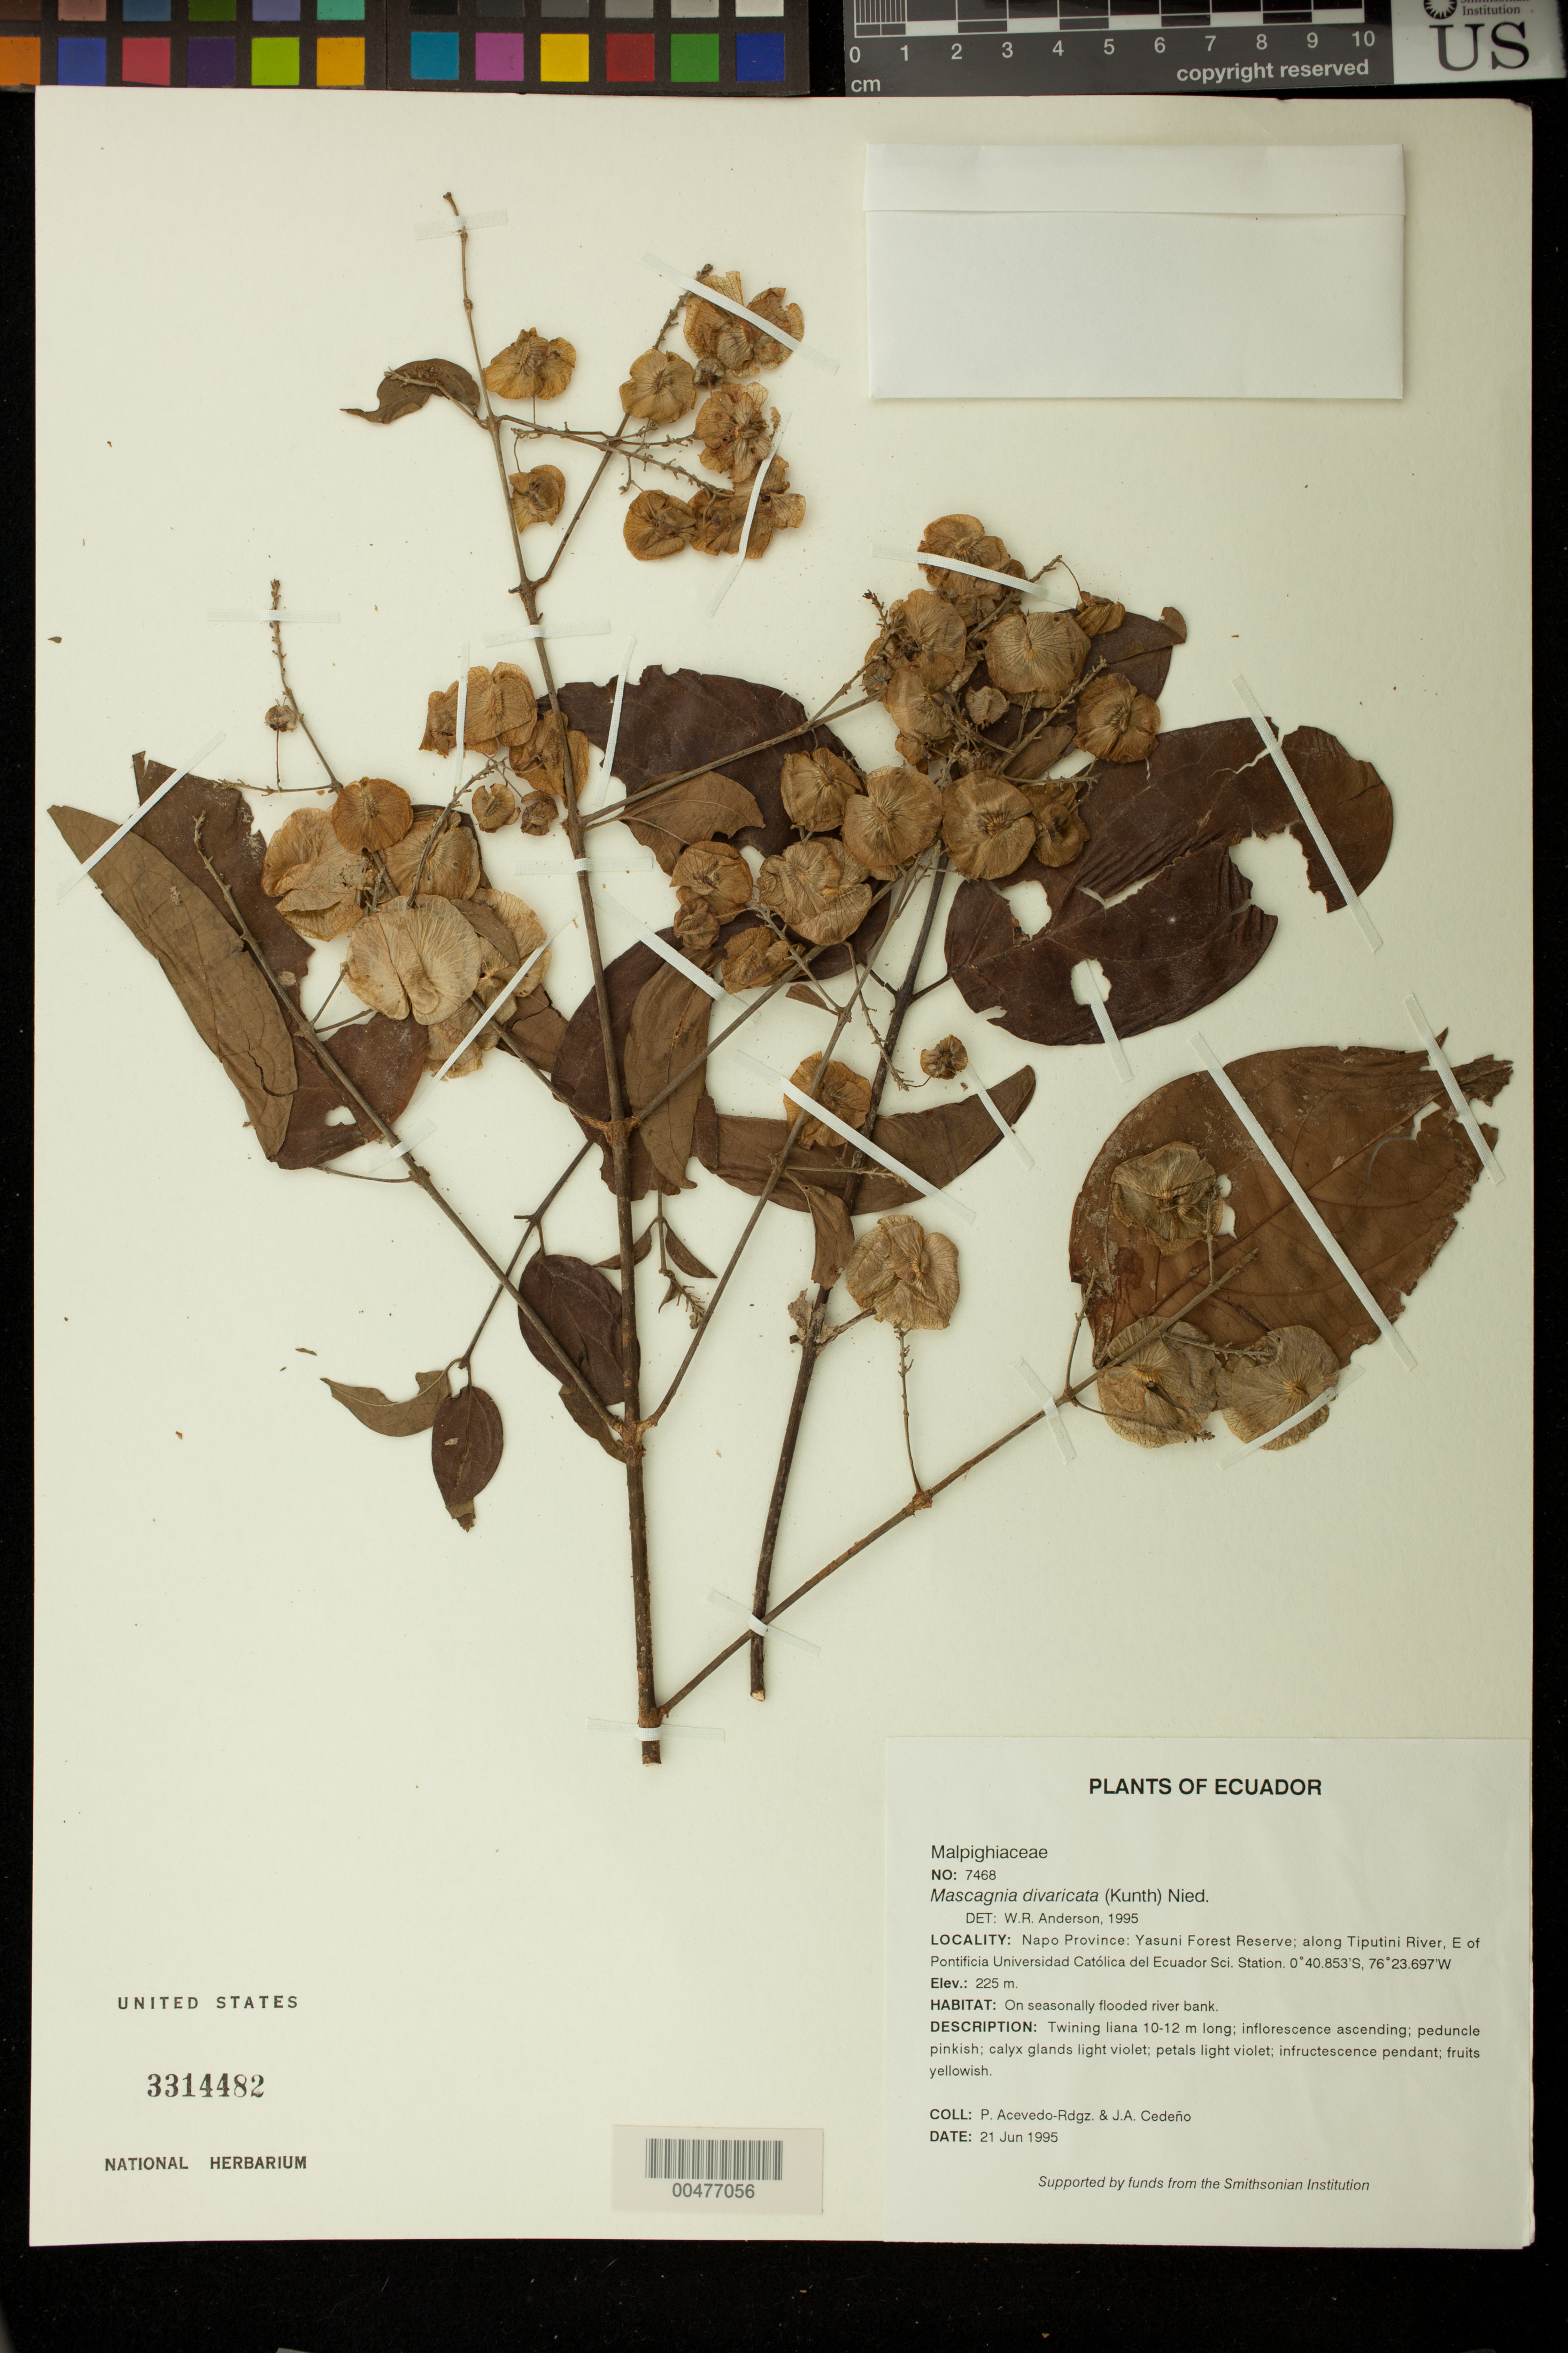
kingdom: Plantae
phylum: Tracheophyta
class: Magnoliopsida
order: Malpighiales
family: Malpighiaceae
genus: Mascagnia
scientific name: Mascagnia divaricata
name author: (Kunth) Nied.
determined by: Anderson, W. R., (MICH), University of Michigan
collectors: P. Acevedo-Rodr. & J. A. Cedeño M.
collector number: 7468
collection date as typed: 21 Jun 1995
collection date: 1995-06-21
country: Ecuador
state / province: Napo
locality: Napo Province: Yasuni Forest Reserve; along Tiputini River, E of Pontificia Universidad Católica del Ecuador Sci. Station.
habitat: On seasonally flooded river bank.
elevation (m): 225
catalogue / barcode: US 3314482